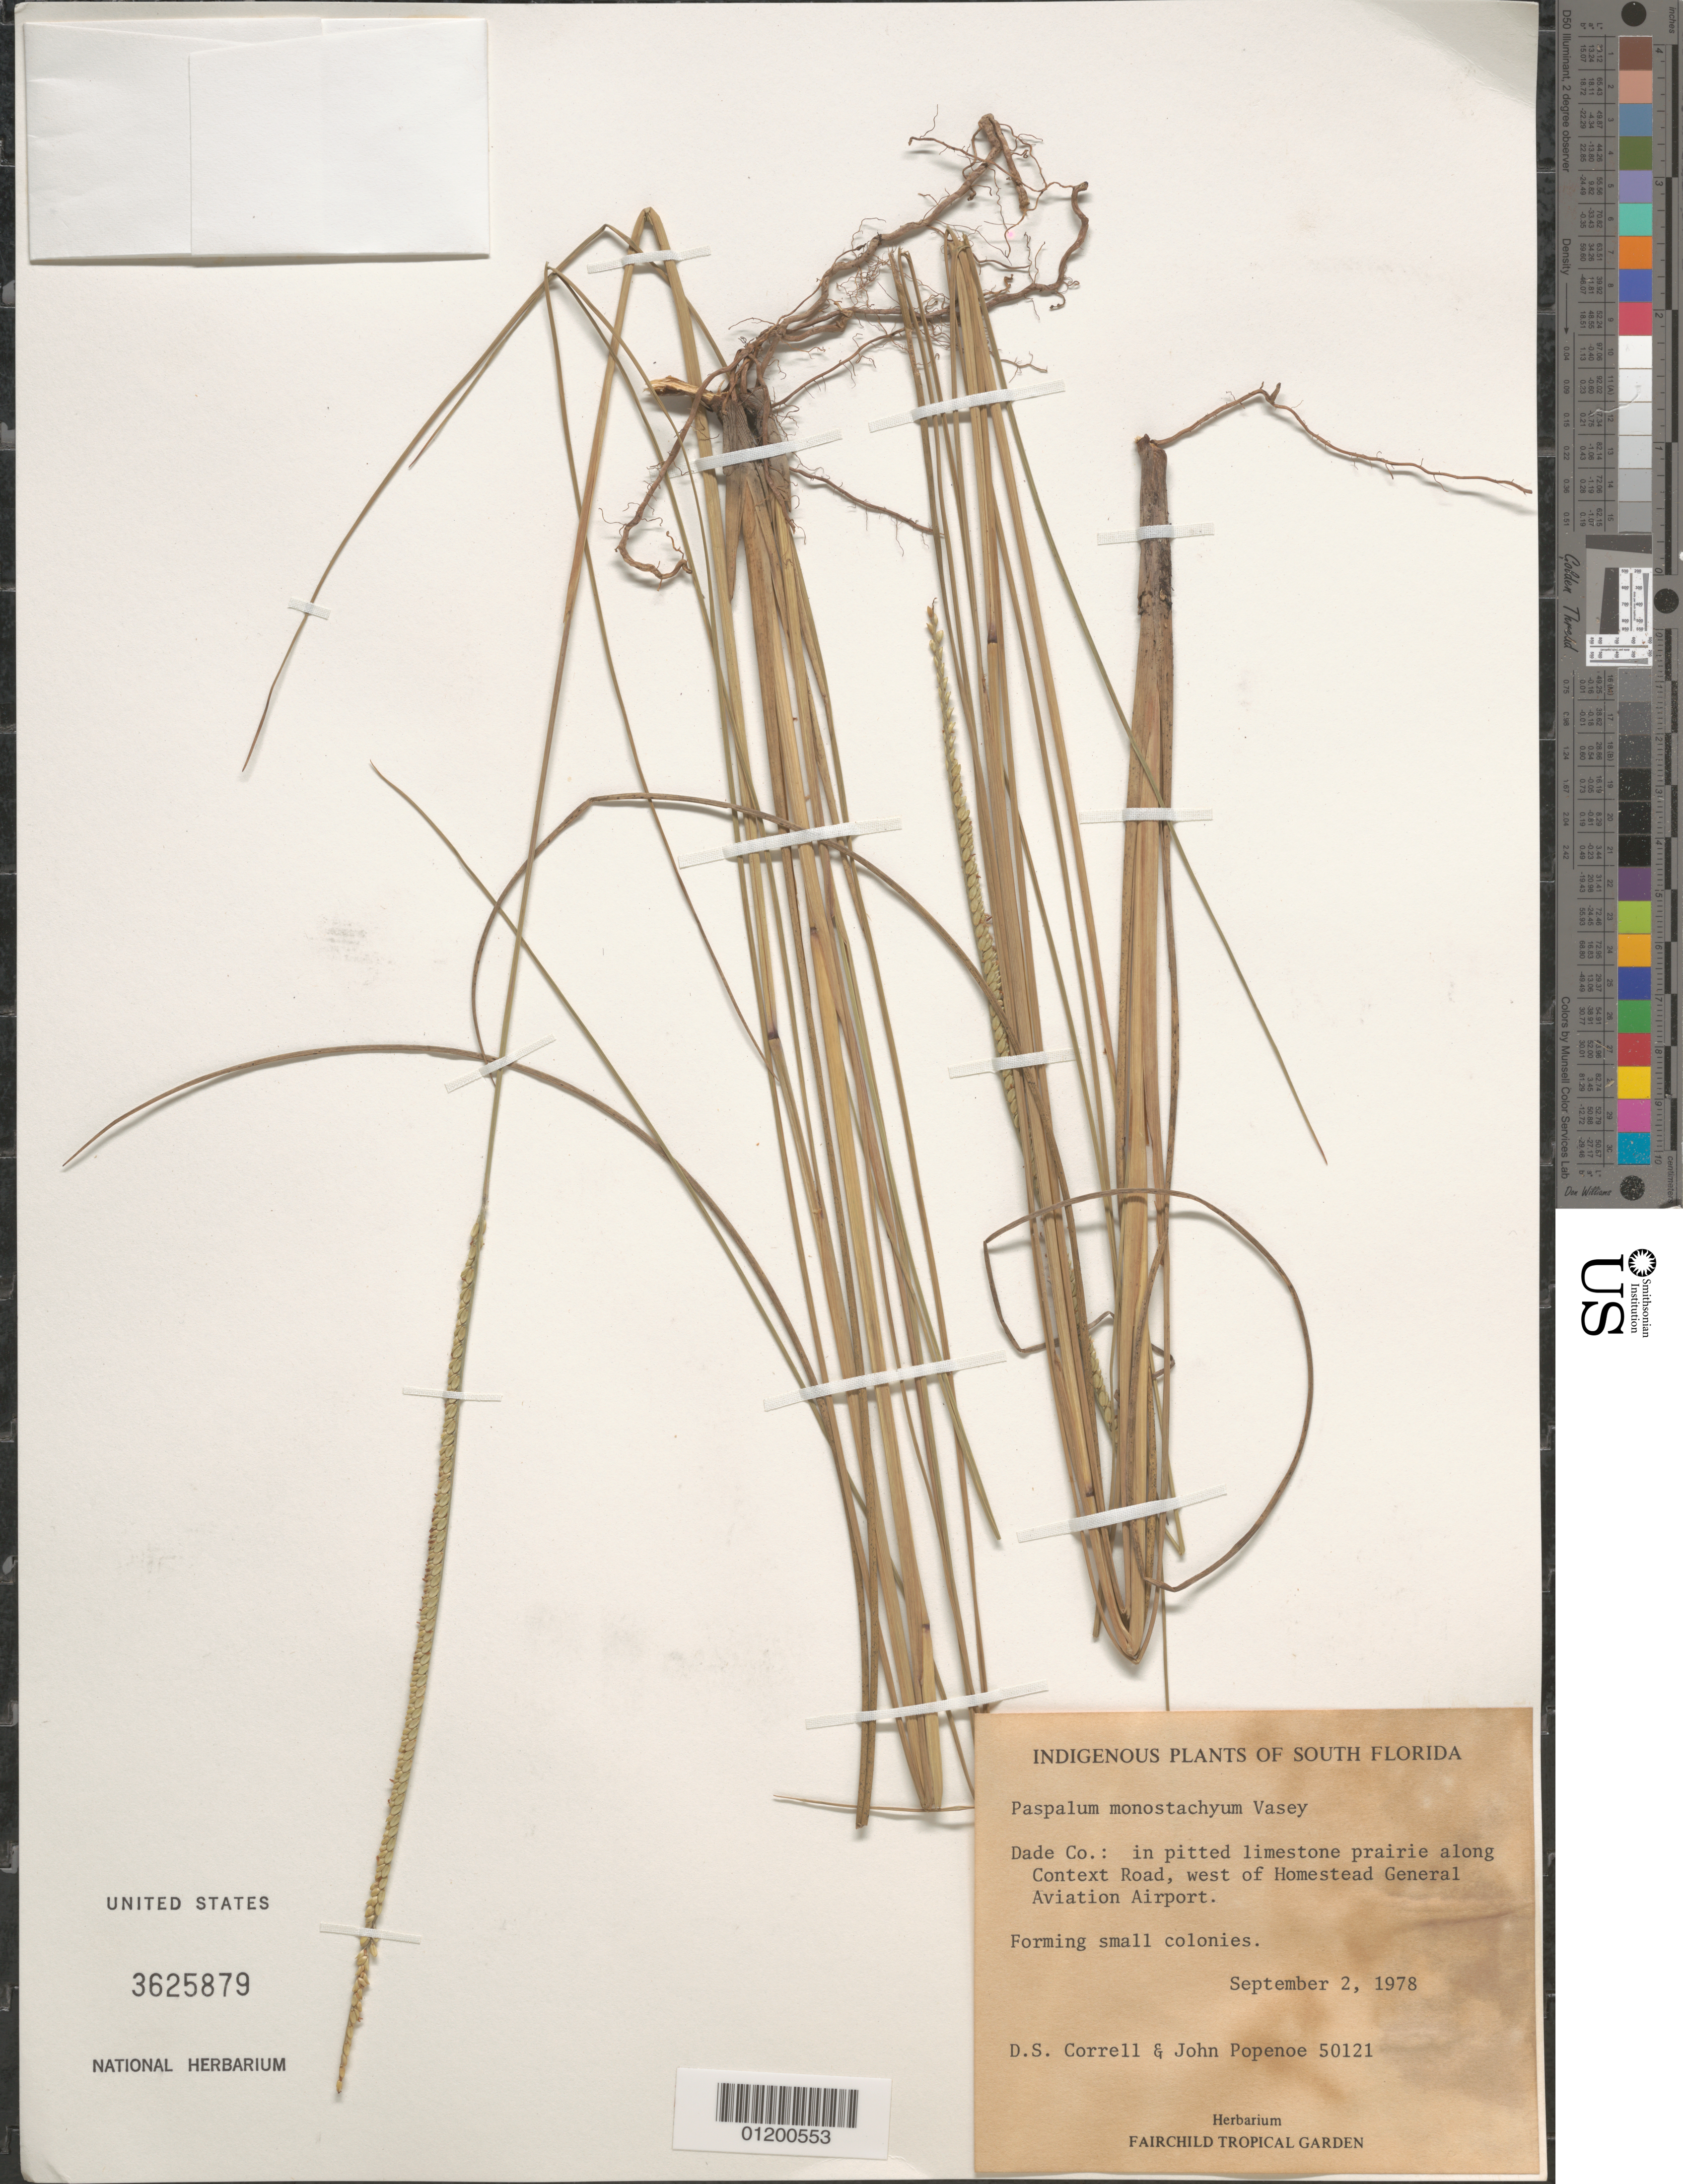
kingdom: Plantae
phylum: Tracheophyta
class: Liliopsida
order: Poales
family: Poaceae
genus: Paspalum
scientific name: Paspalum monostachyum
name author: Vasey ex Chapm.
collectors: D. S. Correll & J. Popenoe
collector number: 50121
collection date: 1978-09-02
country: United States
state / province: Florida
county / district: Dade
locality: In pitted limestone prairie along Context Road, W of Homestead General Aviation Airport.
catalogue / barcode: US 3625879